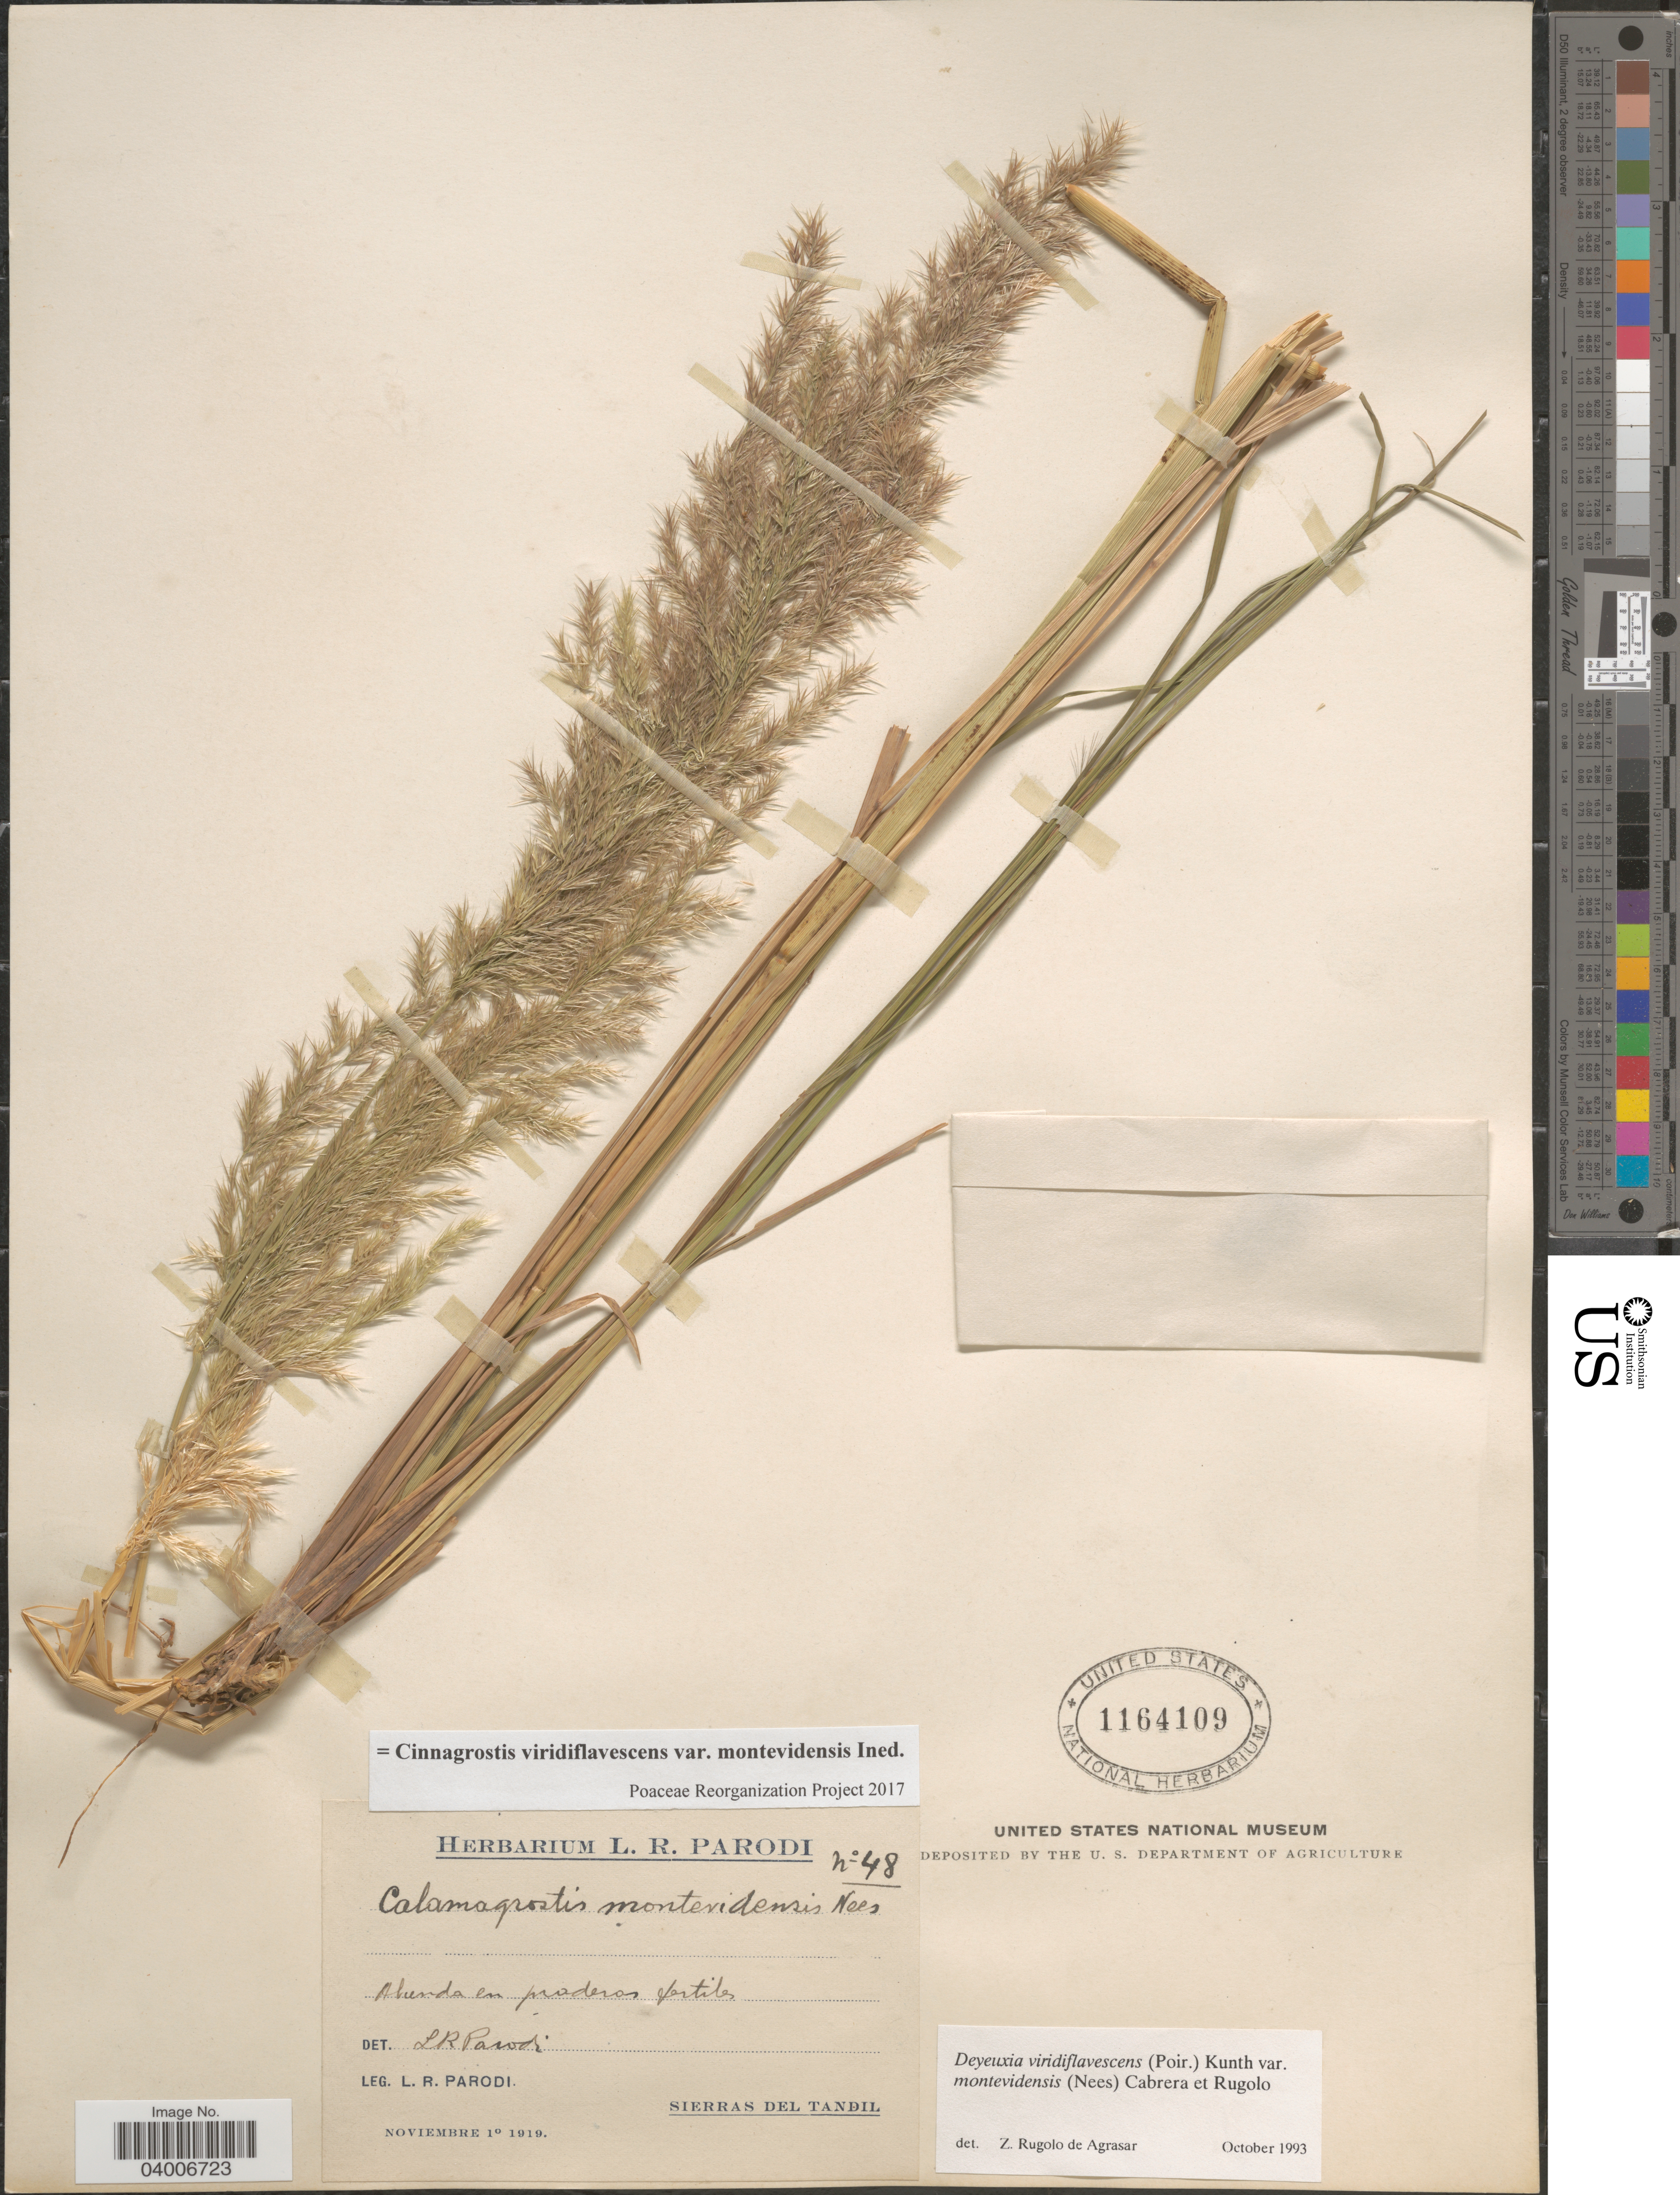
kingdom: Plantae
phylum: Tracheophyta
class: Liliopsida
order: Poales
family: Poaceae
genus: Cinnagrostis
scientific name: Cinnagrostis viridiflavescens var. montevidensis ined.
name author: (Nees) P.M. Peterson et al.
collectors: L. R. Parodi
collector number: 48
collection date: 1919-11-01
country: Argentina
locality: Sierra del Tandil.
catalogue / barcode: US 1164109